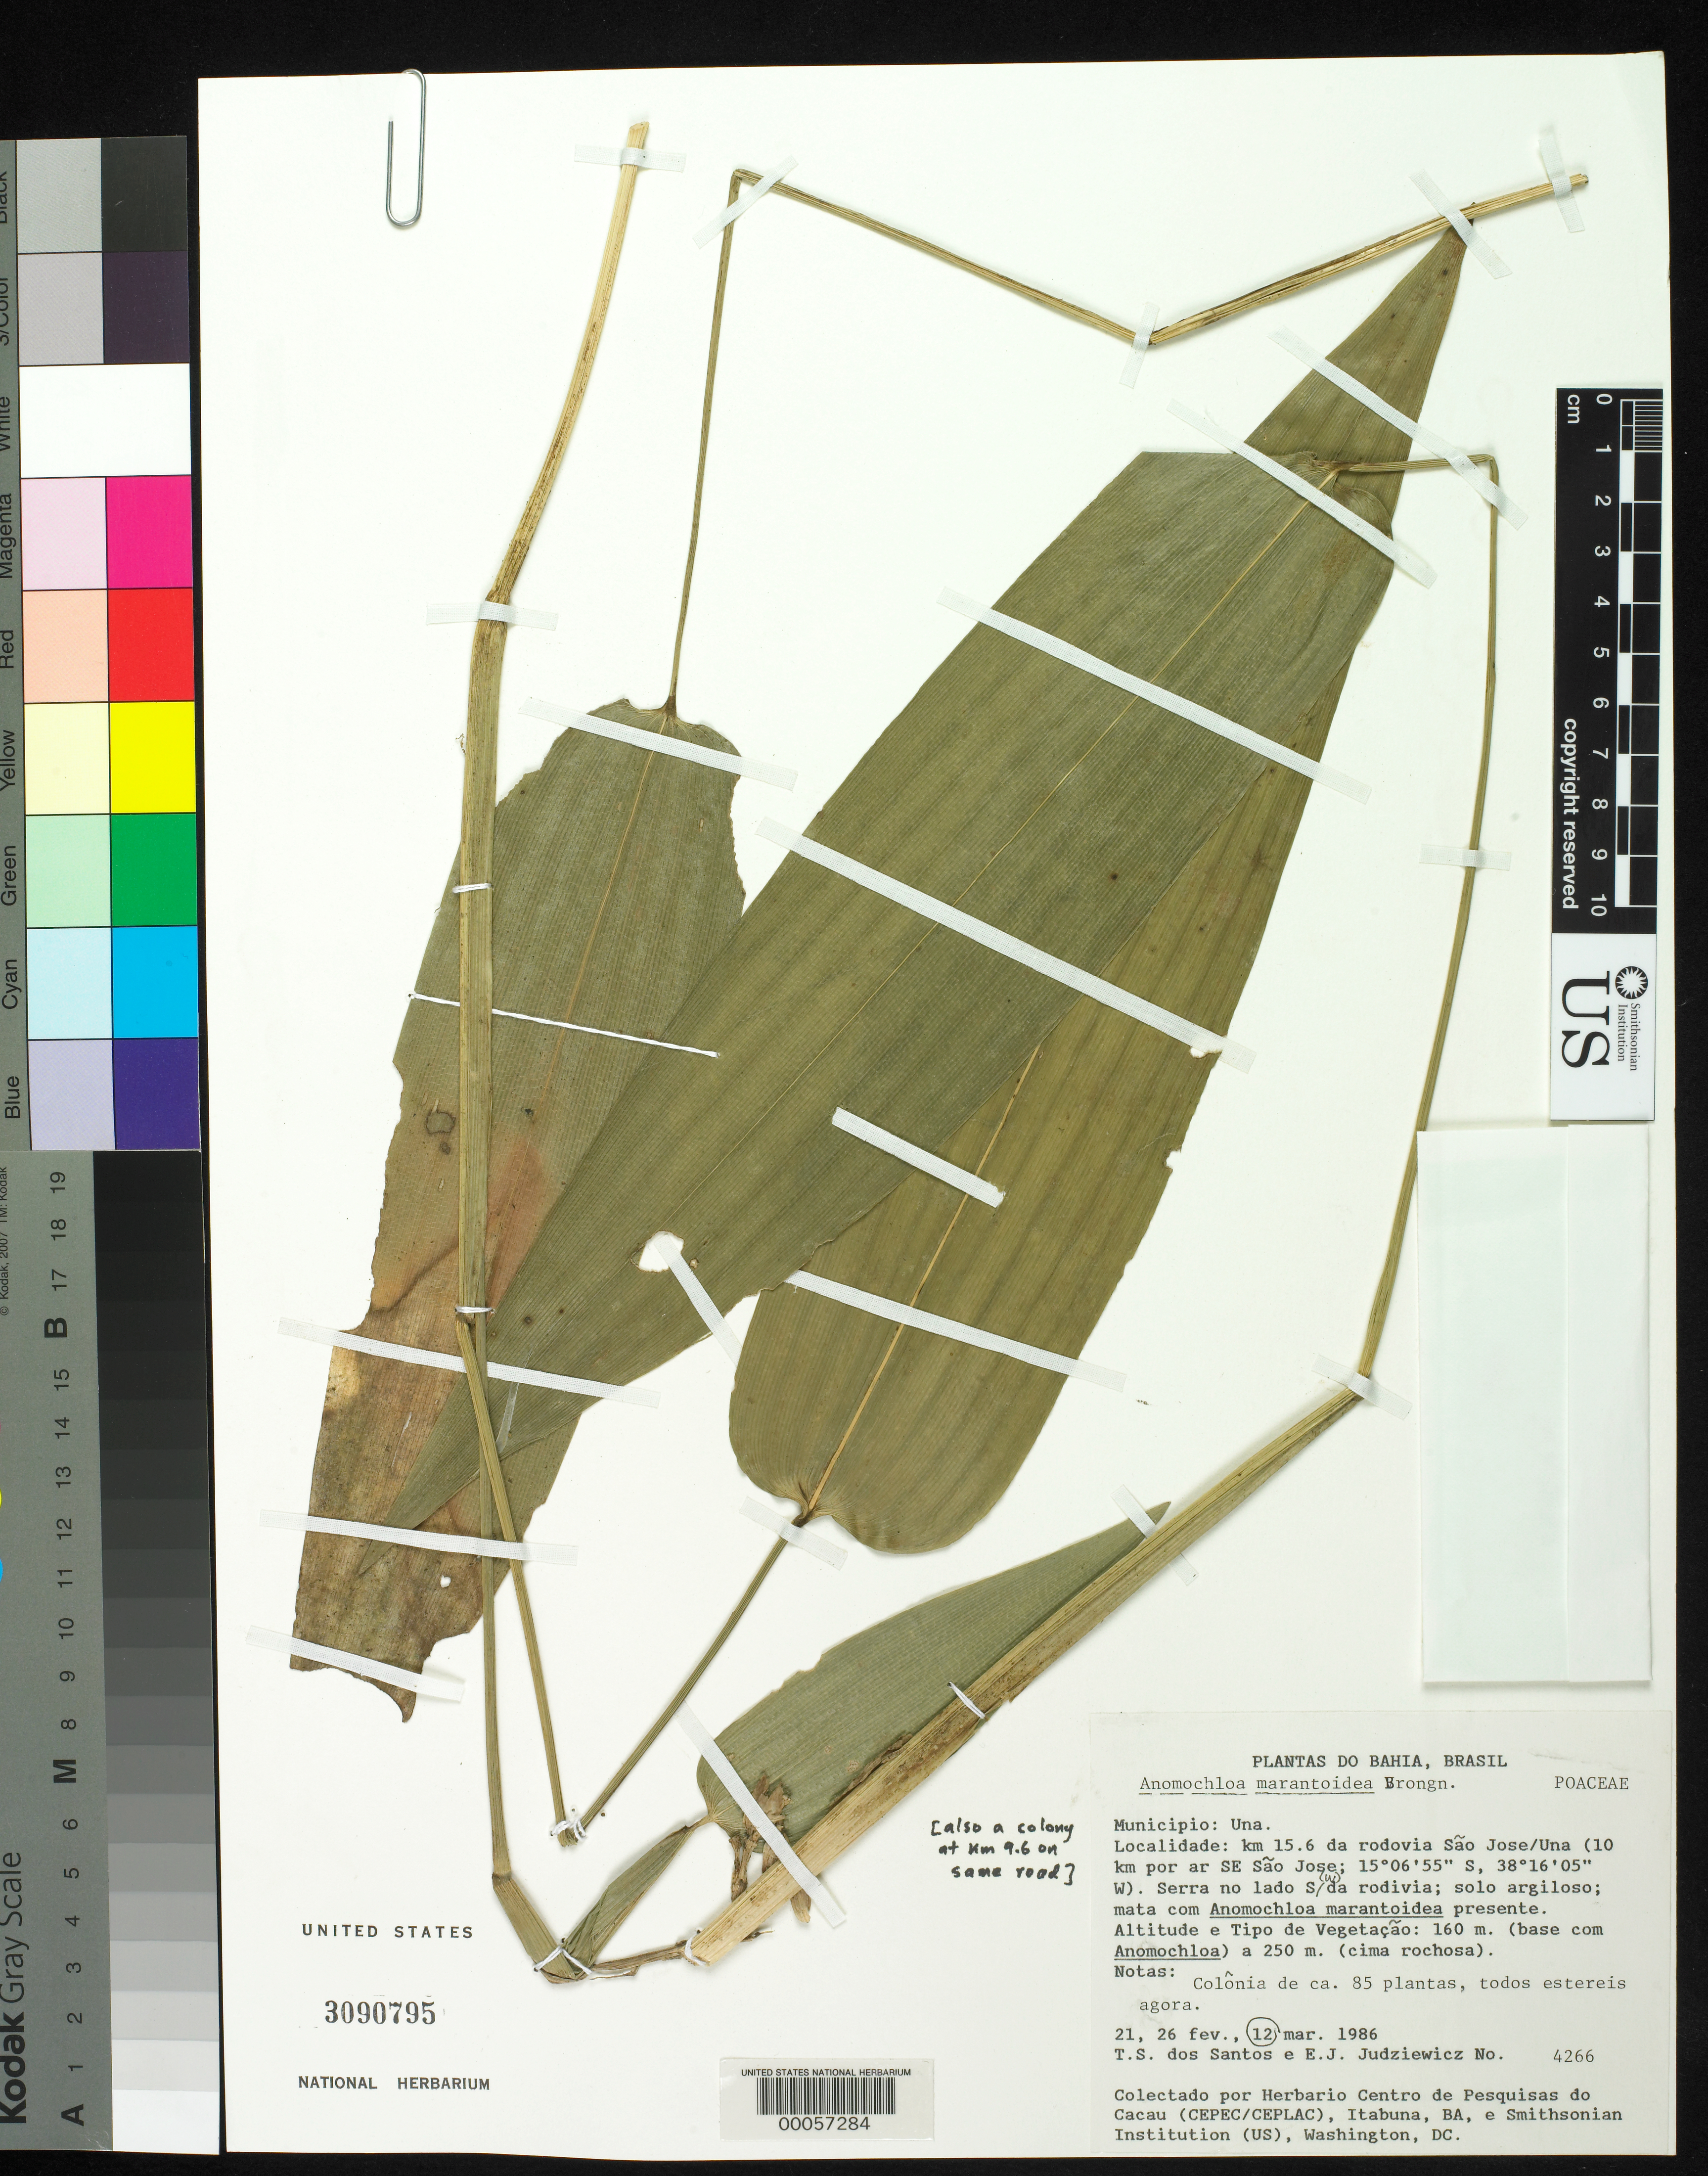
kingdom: Plantae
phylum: Tracheophyta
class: Liliopsida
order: Poales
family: Poaceae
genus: Anomochloa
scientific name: Anomochloa marantoidea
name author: Brongn.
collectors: T. S. Santos & E. J. Judziewicz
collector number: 4266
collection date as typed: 02 Mar 1986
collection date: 1986-03-02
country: Brazil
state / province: Bahia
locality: Una muncipality, km 15.6 of rodovia sao jose/una, 10 km by air se sao jose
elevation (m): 160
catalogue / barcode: US 3090795